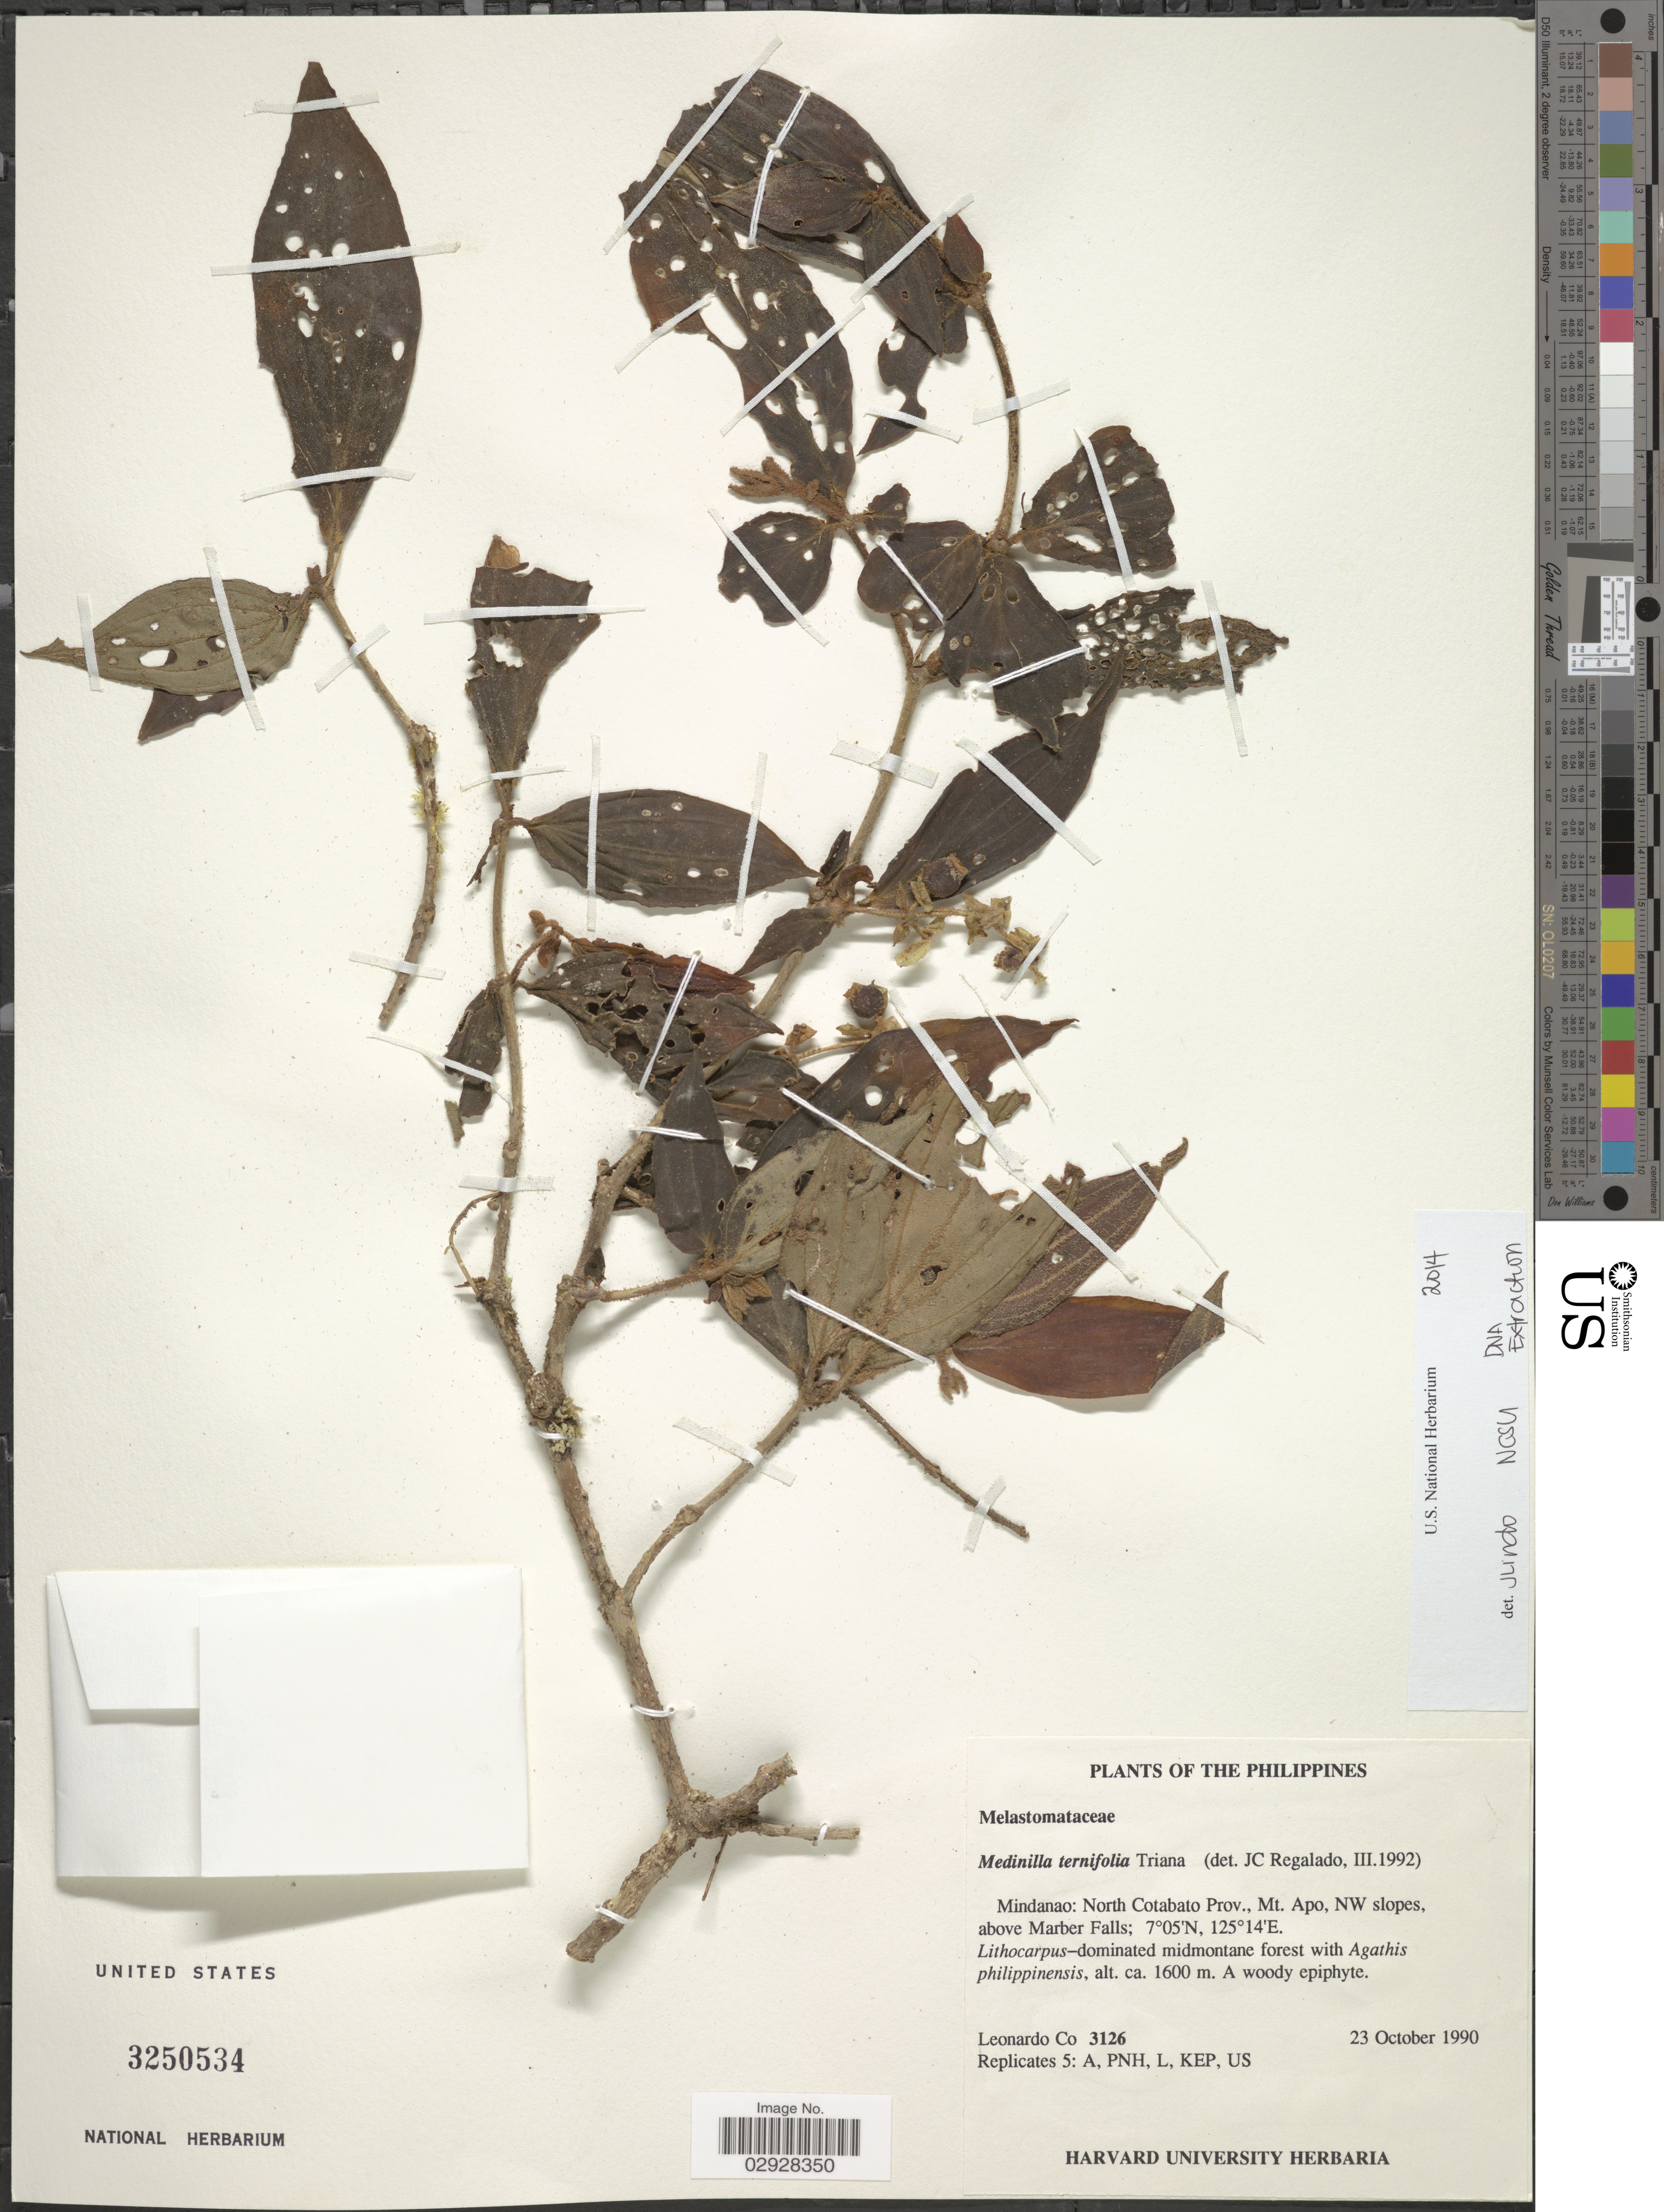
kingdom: Plantae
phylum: Tracheophyta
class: Magnoliopsida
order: Myrtales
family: Melastomataceae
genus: Medinilla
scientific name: Medinilla ternifolia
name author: Triana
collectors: L. Co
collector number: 3126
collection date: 1990-10-23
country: Philippines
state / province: Davao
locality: Mindanao: North Cotabato Prov., Mt. Apo, NW slopes, above Marber Falls.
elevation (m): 1600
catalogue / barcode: US 3250534